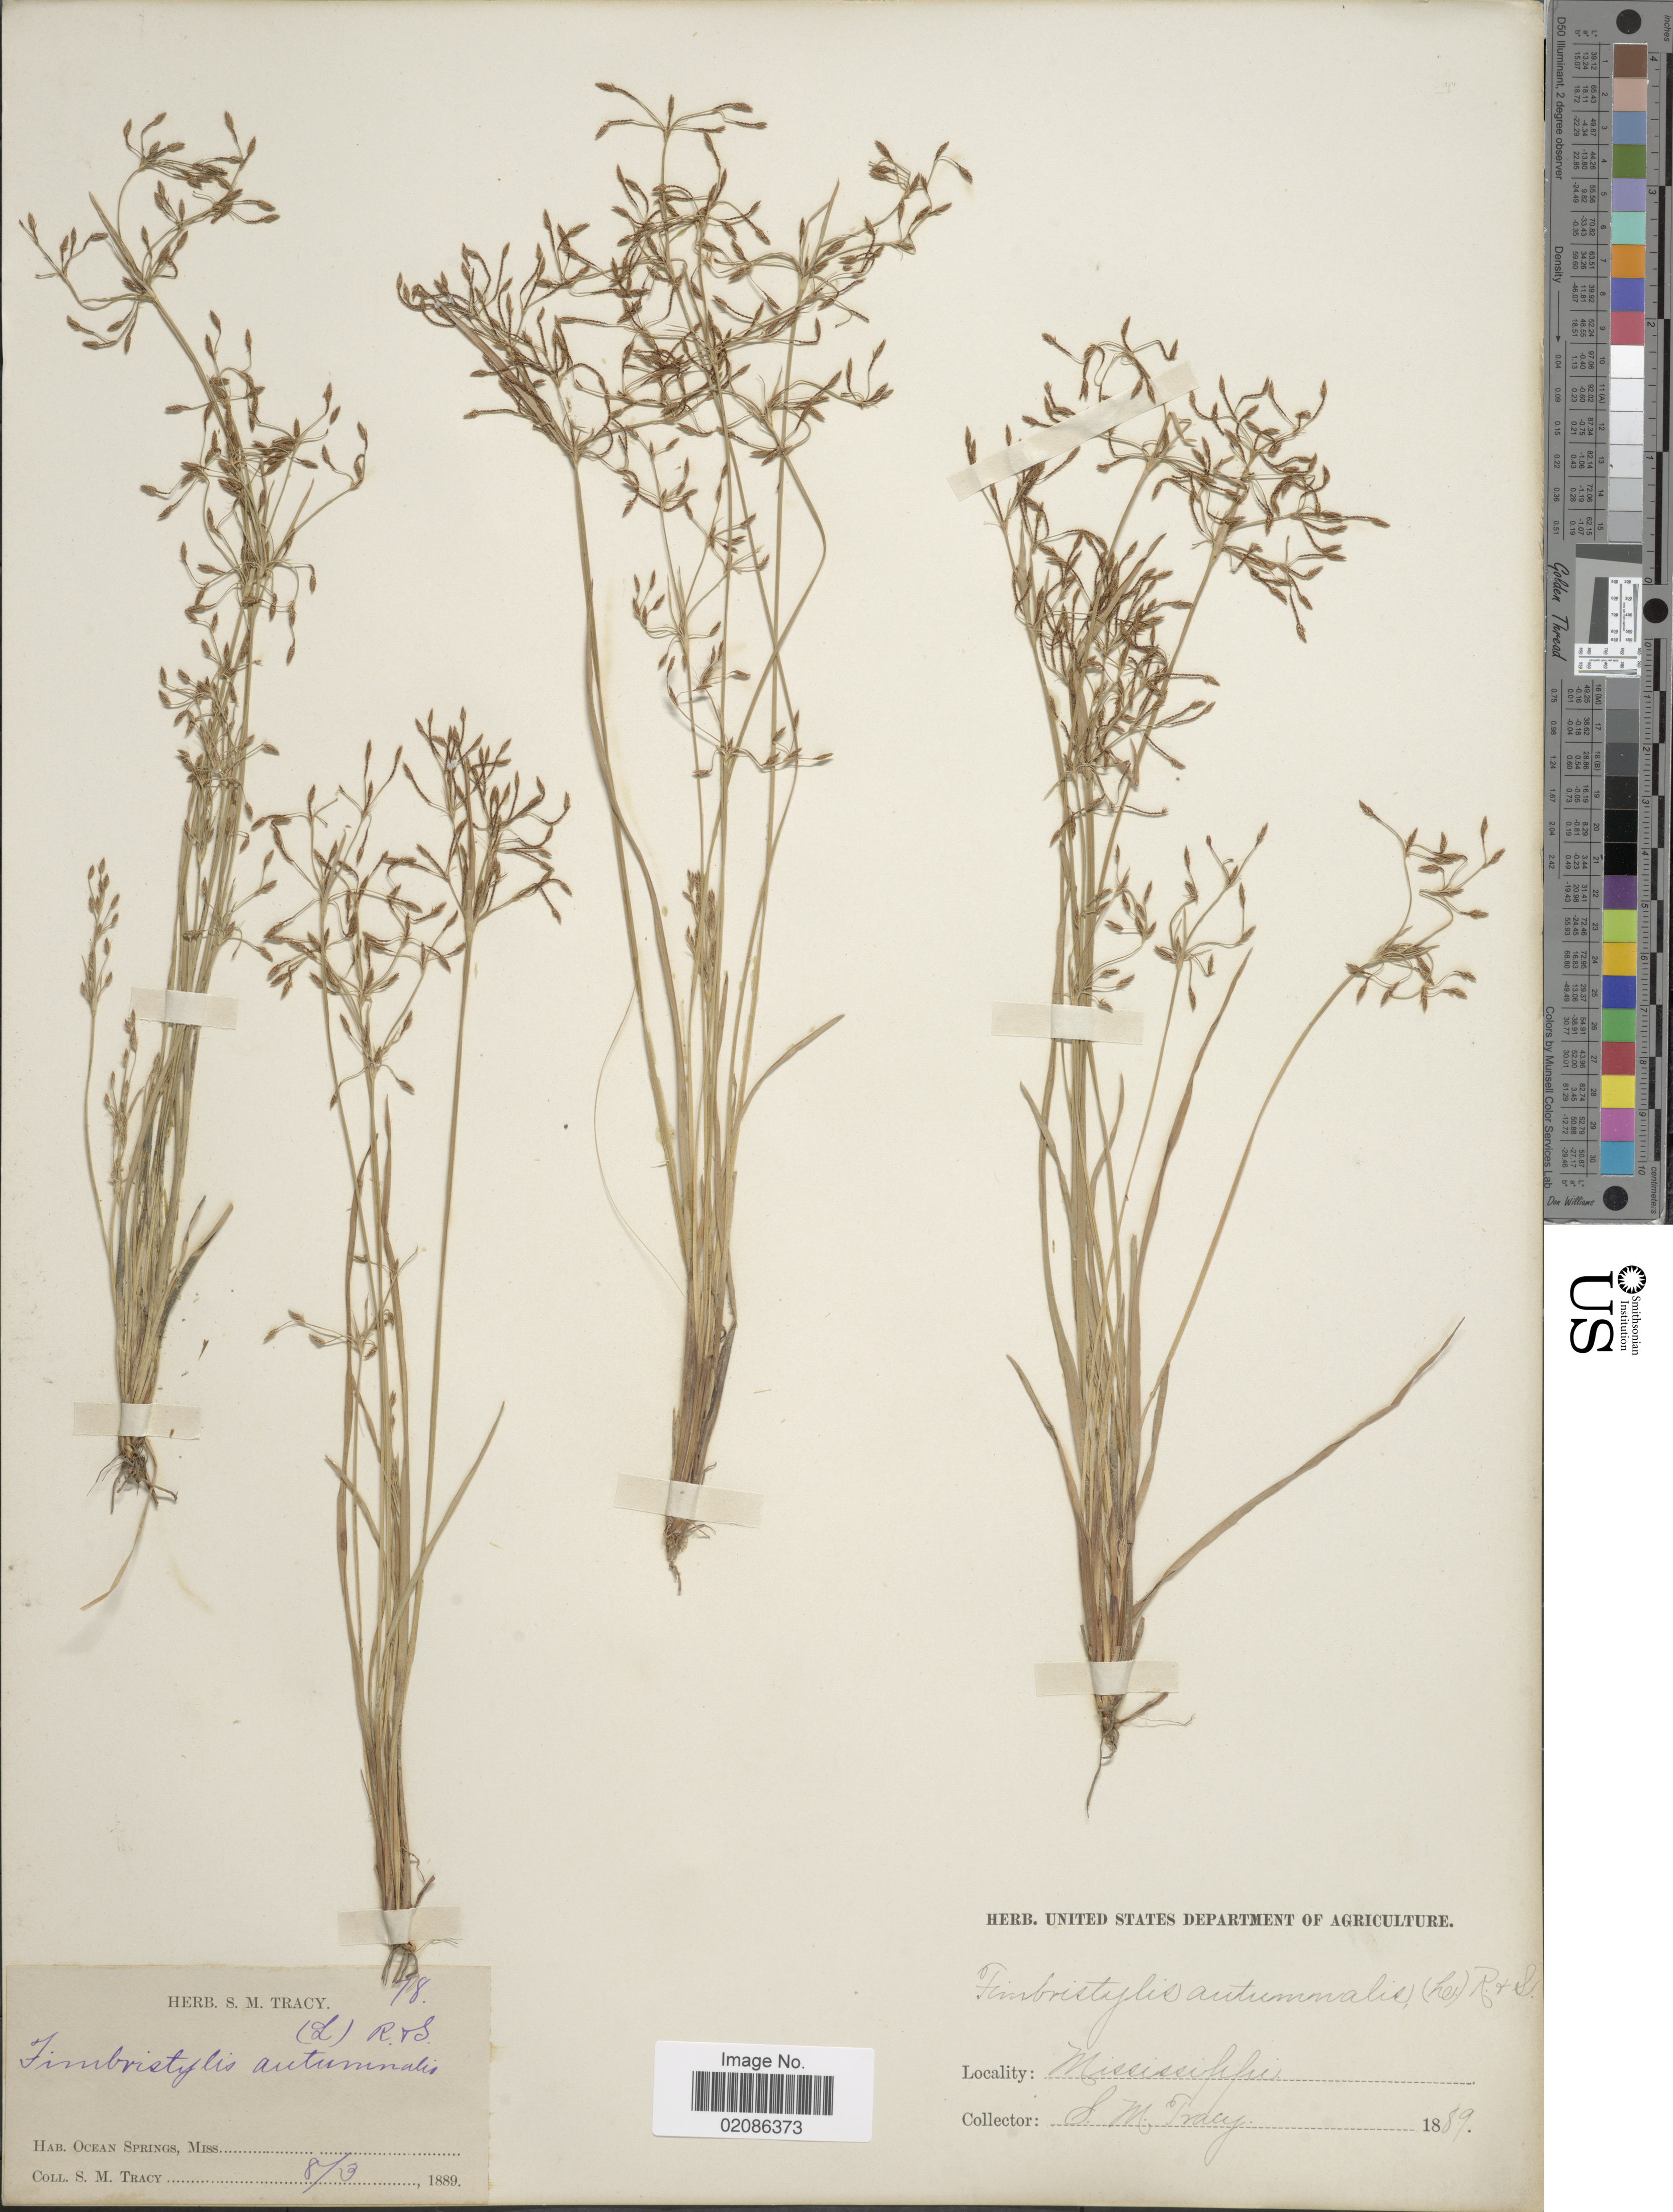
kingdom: Plantae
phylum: Tracheophyta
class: Liliopsida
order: Poales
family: Cyperaceae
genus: Fimbristylis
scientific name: Fimbristylis autumnalis (L.) Roem. & Schult.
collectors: S. M. Tracy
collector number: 78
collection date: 1889-08-03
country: United States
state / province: Mississippi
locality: Ocean Springs